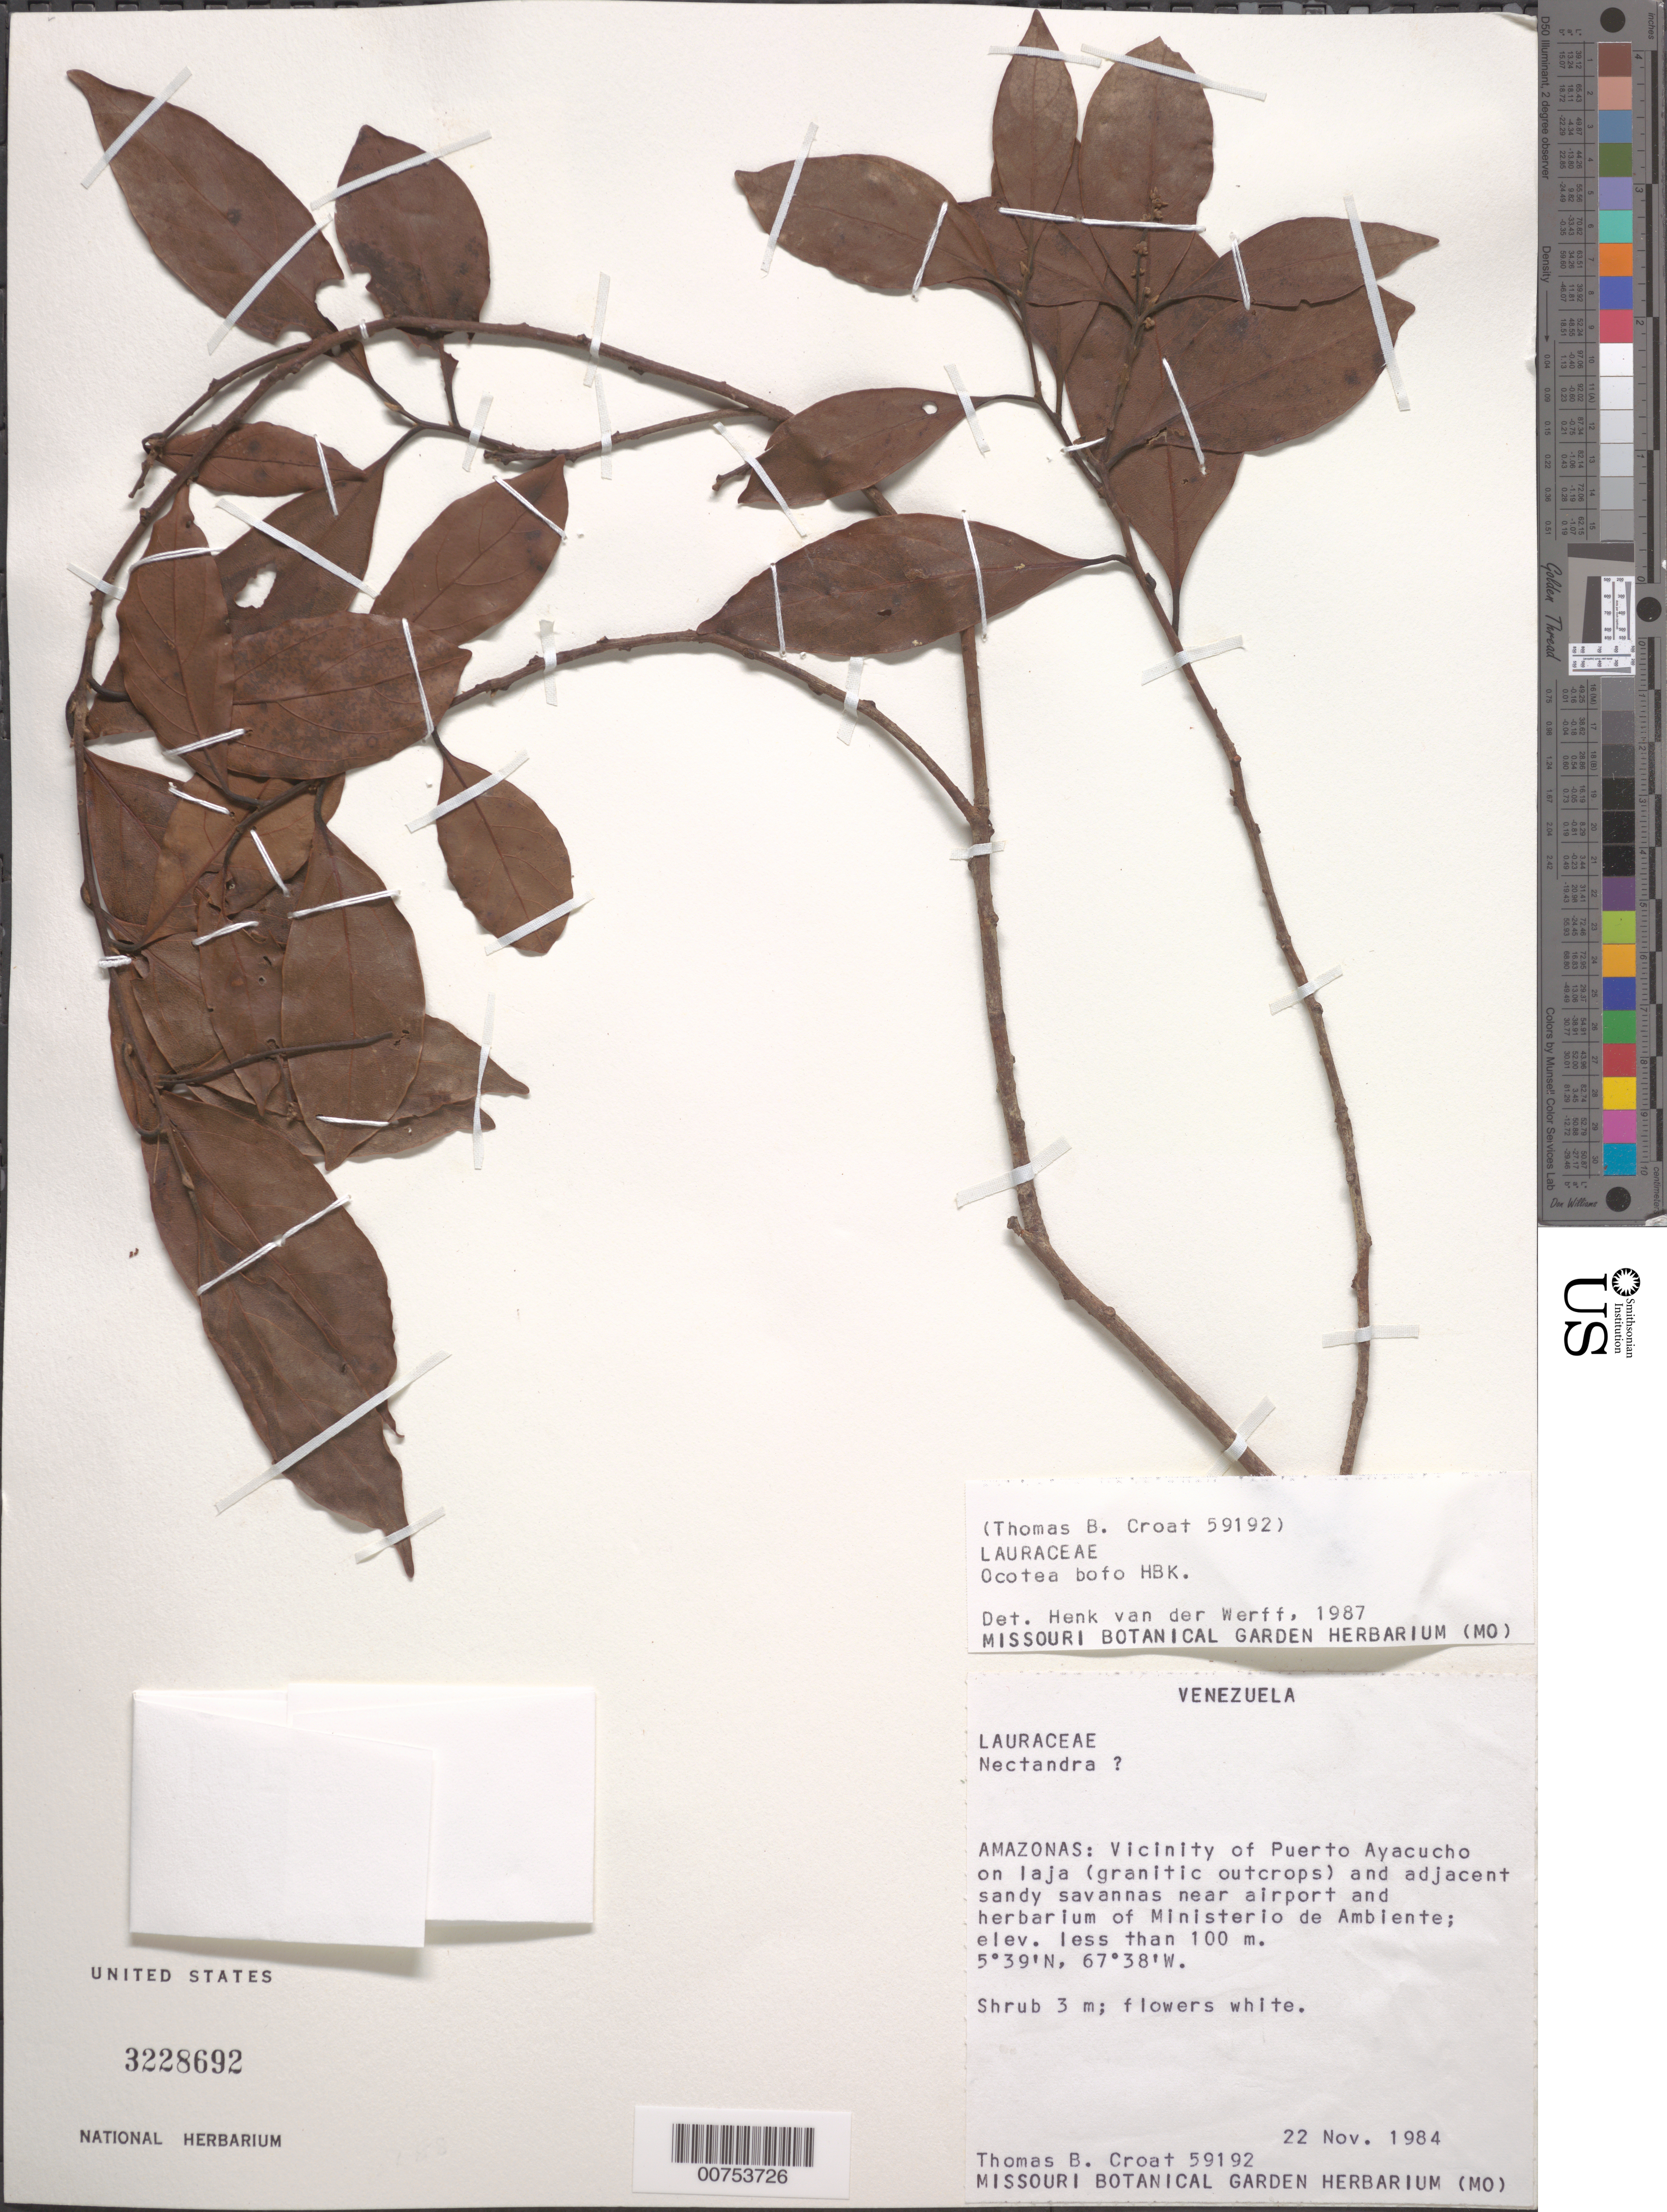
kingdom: Plantae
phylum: Tracheophyta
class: Magnoliopsida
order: Laurales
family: Lauraceae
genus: Ocotea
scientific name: Ocotea bofo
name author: Kunth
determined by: van der Werff, H., (MO), Missouri Botanical Garden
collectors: T. B. Croat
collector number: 59192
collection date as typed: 22-Nov-84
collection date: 1984-11-22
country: Venezuela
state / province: Amazonas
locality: Puerto Ayacucho, Ministerío de Ambiente, near airport and herbarium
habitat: Laja and adjacent sandy savannas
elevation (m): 100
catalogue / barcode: US 3228692